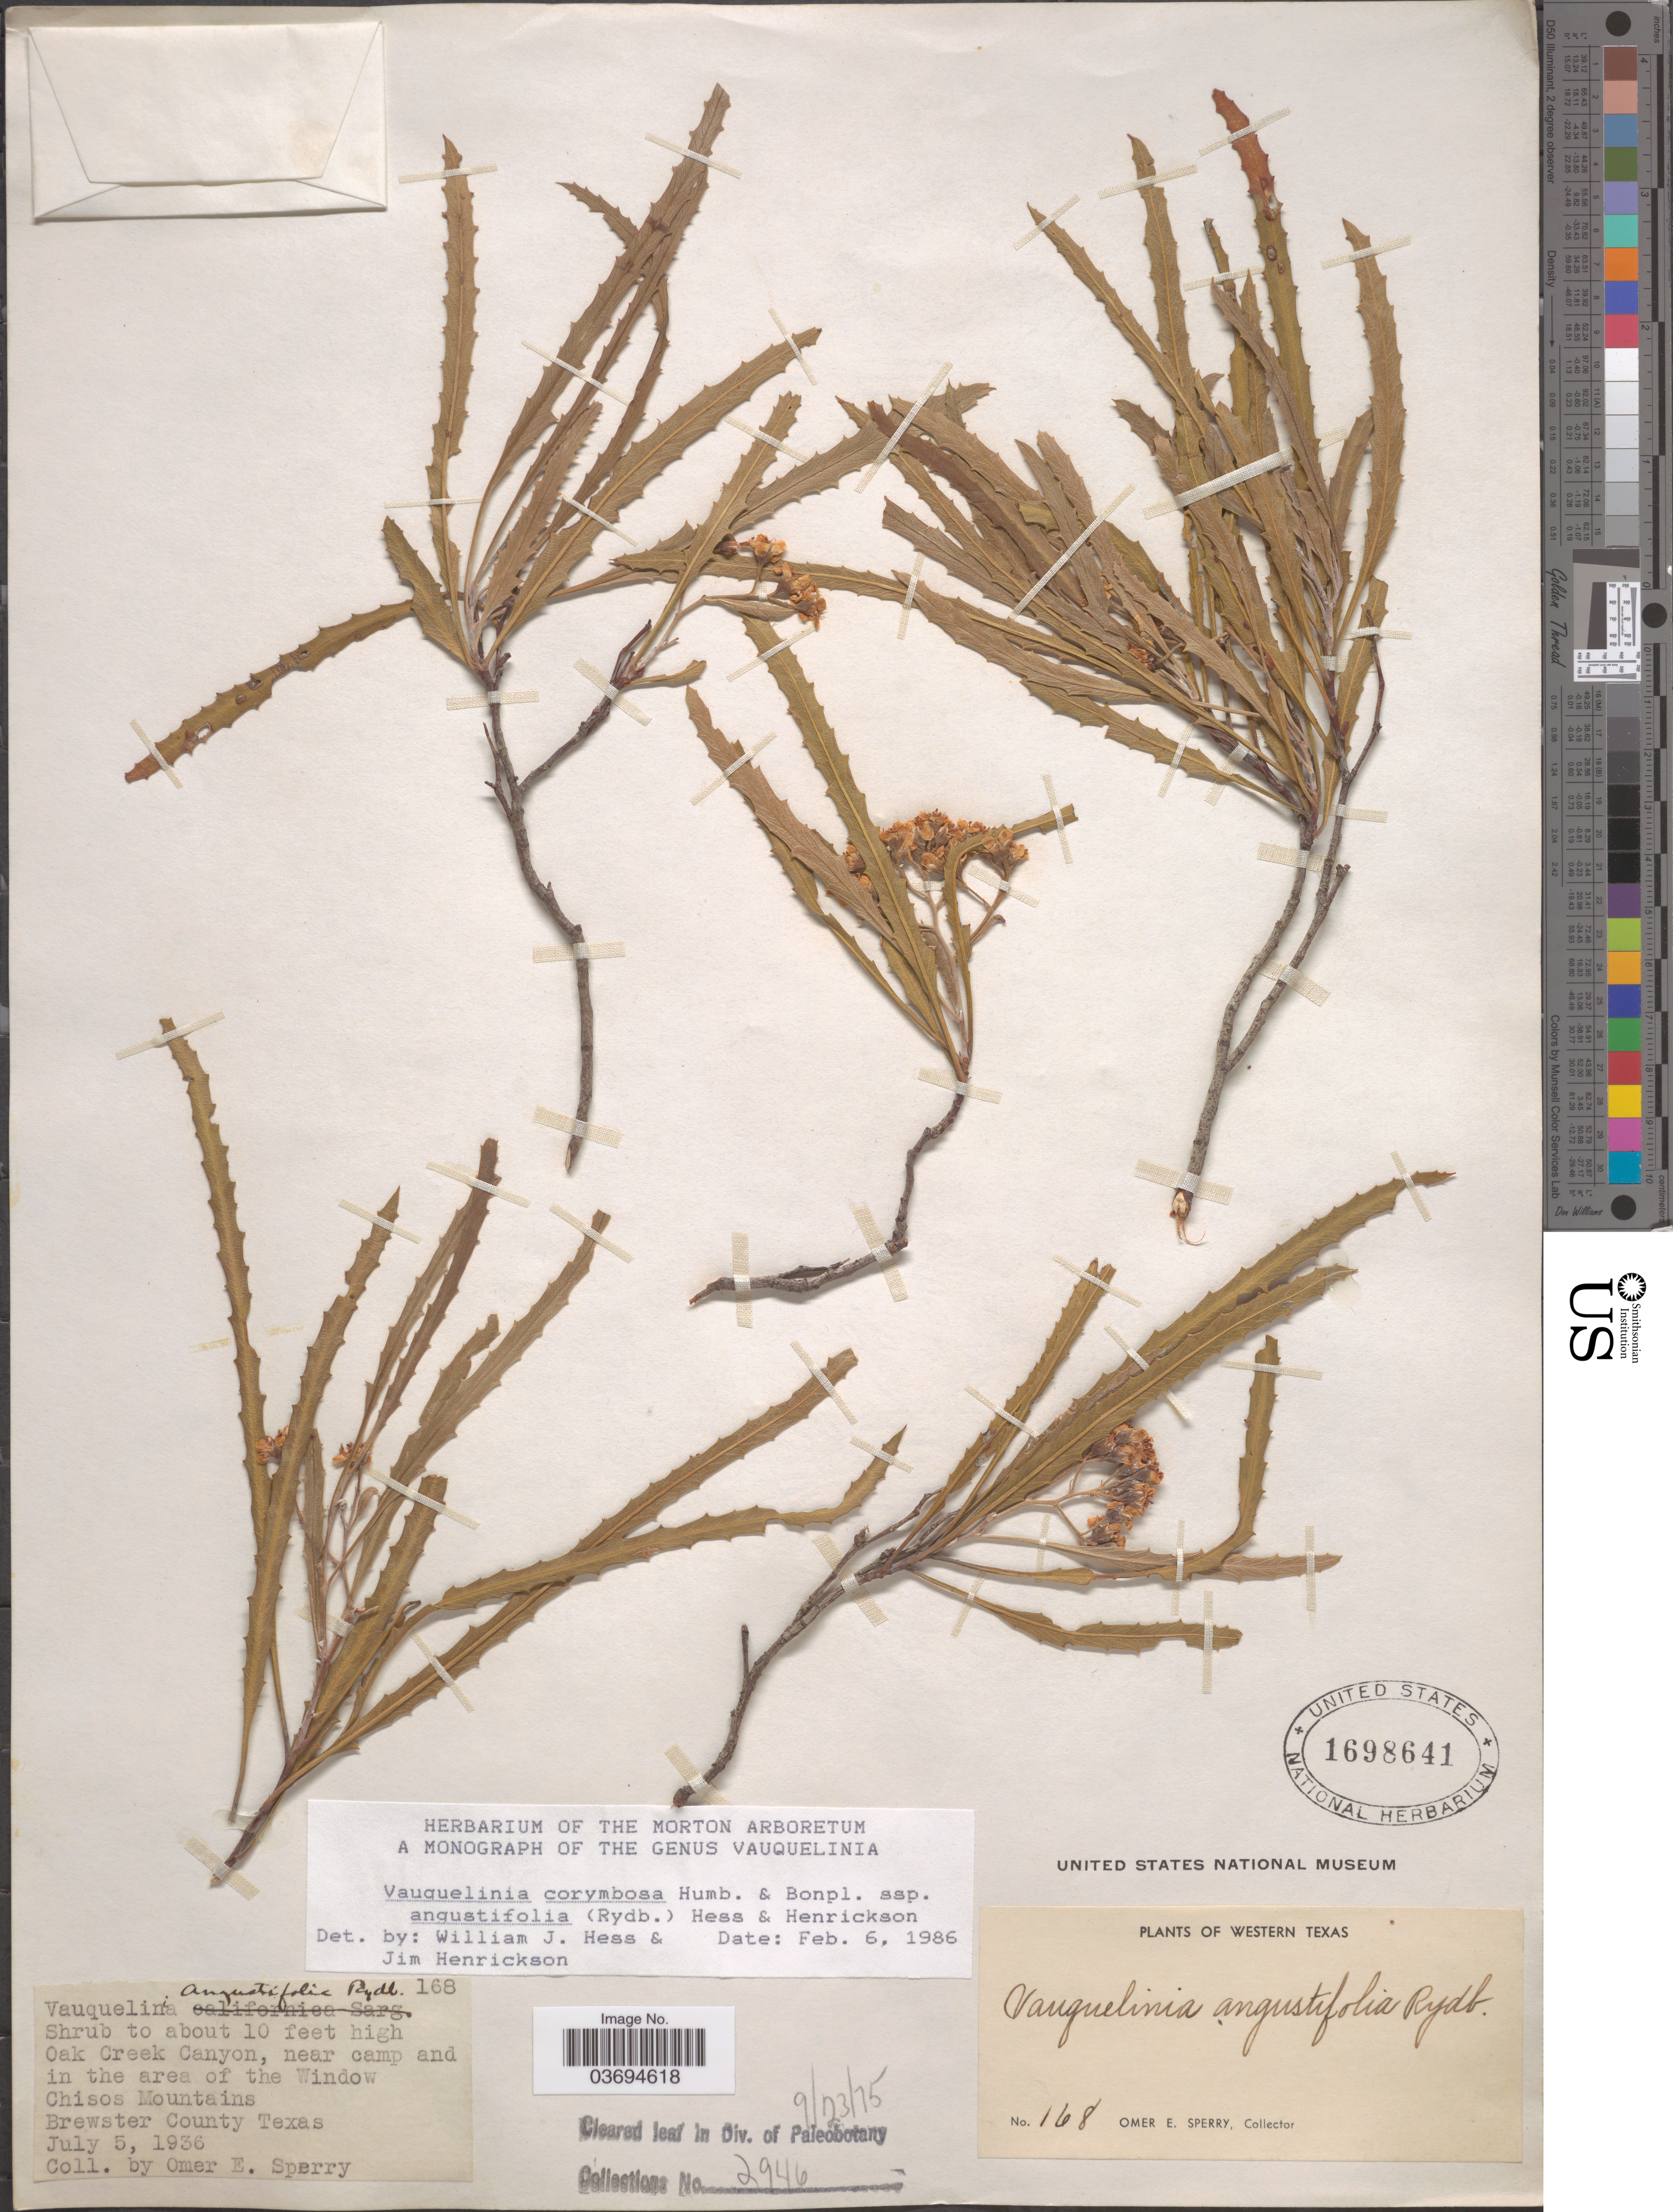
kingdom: Plantae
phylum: Tracheophyta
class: Magnoliopsida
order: Rosales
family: Rosaceae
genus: Vauquelinia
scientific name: Vauquelinia angustifolia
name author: Rydb.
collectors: O. E. Sperry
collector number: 168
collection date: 1936-07-05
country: United States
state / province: Texas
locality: Oak Creek Canyon, near camp and in the area of the Window Chisos Mountains. Brewster County.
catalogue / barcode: US 1698641